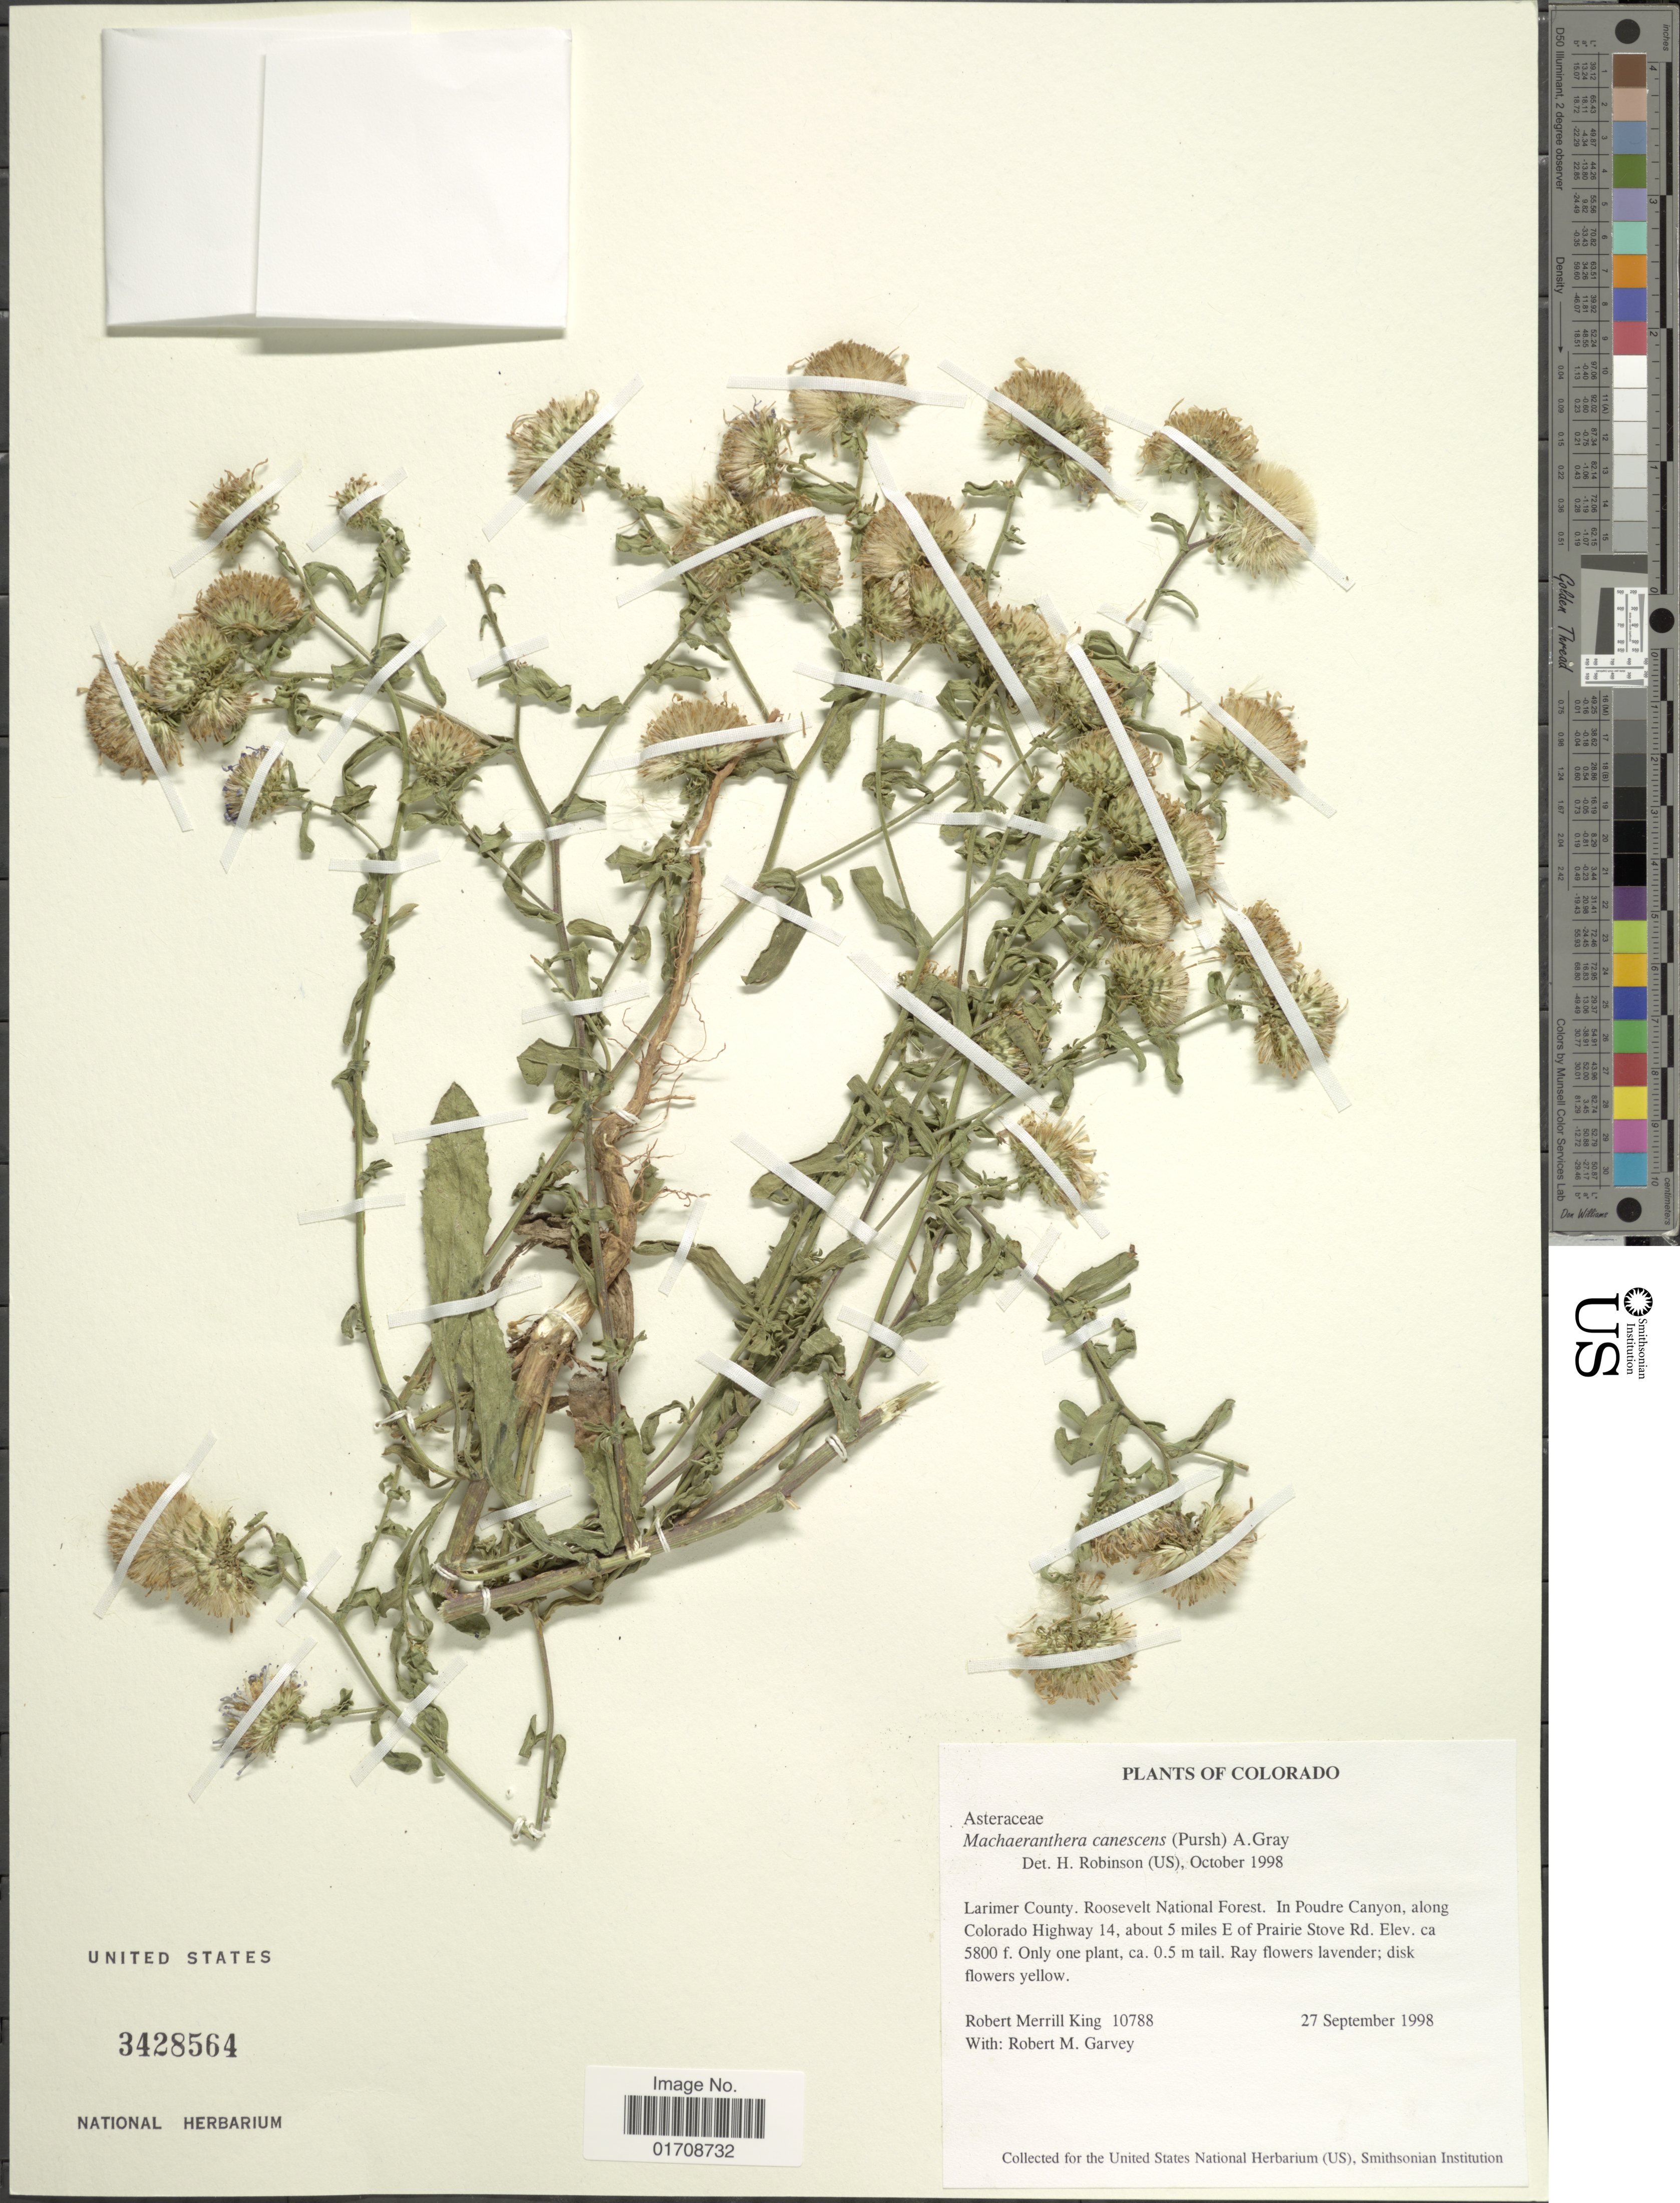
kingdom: Plantae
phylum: Tracheophyta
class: Magnoliopsida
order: Asterales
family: Asteraceae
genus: Machaeranthera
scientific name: Machaeranthera canescens var. leucanthemifolius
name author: (Greene) S.L. Welsh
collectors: R. M. King & R. Garvey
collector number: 10788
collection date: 1998-09-27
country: United States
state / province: Colorado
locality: Larimer County, Roosevelt National Forest, in Poudre Canyon, along Colorado Highway 14, about 5 miles E of Prairie Stove Rd.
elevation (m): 1768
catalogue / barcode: US 3428564